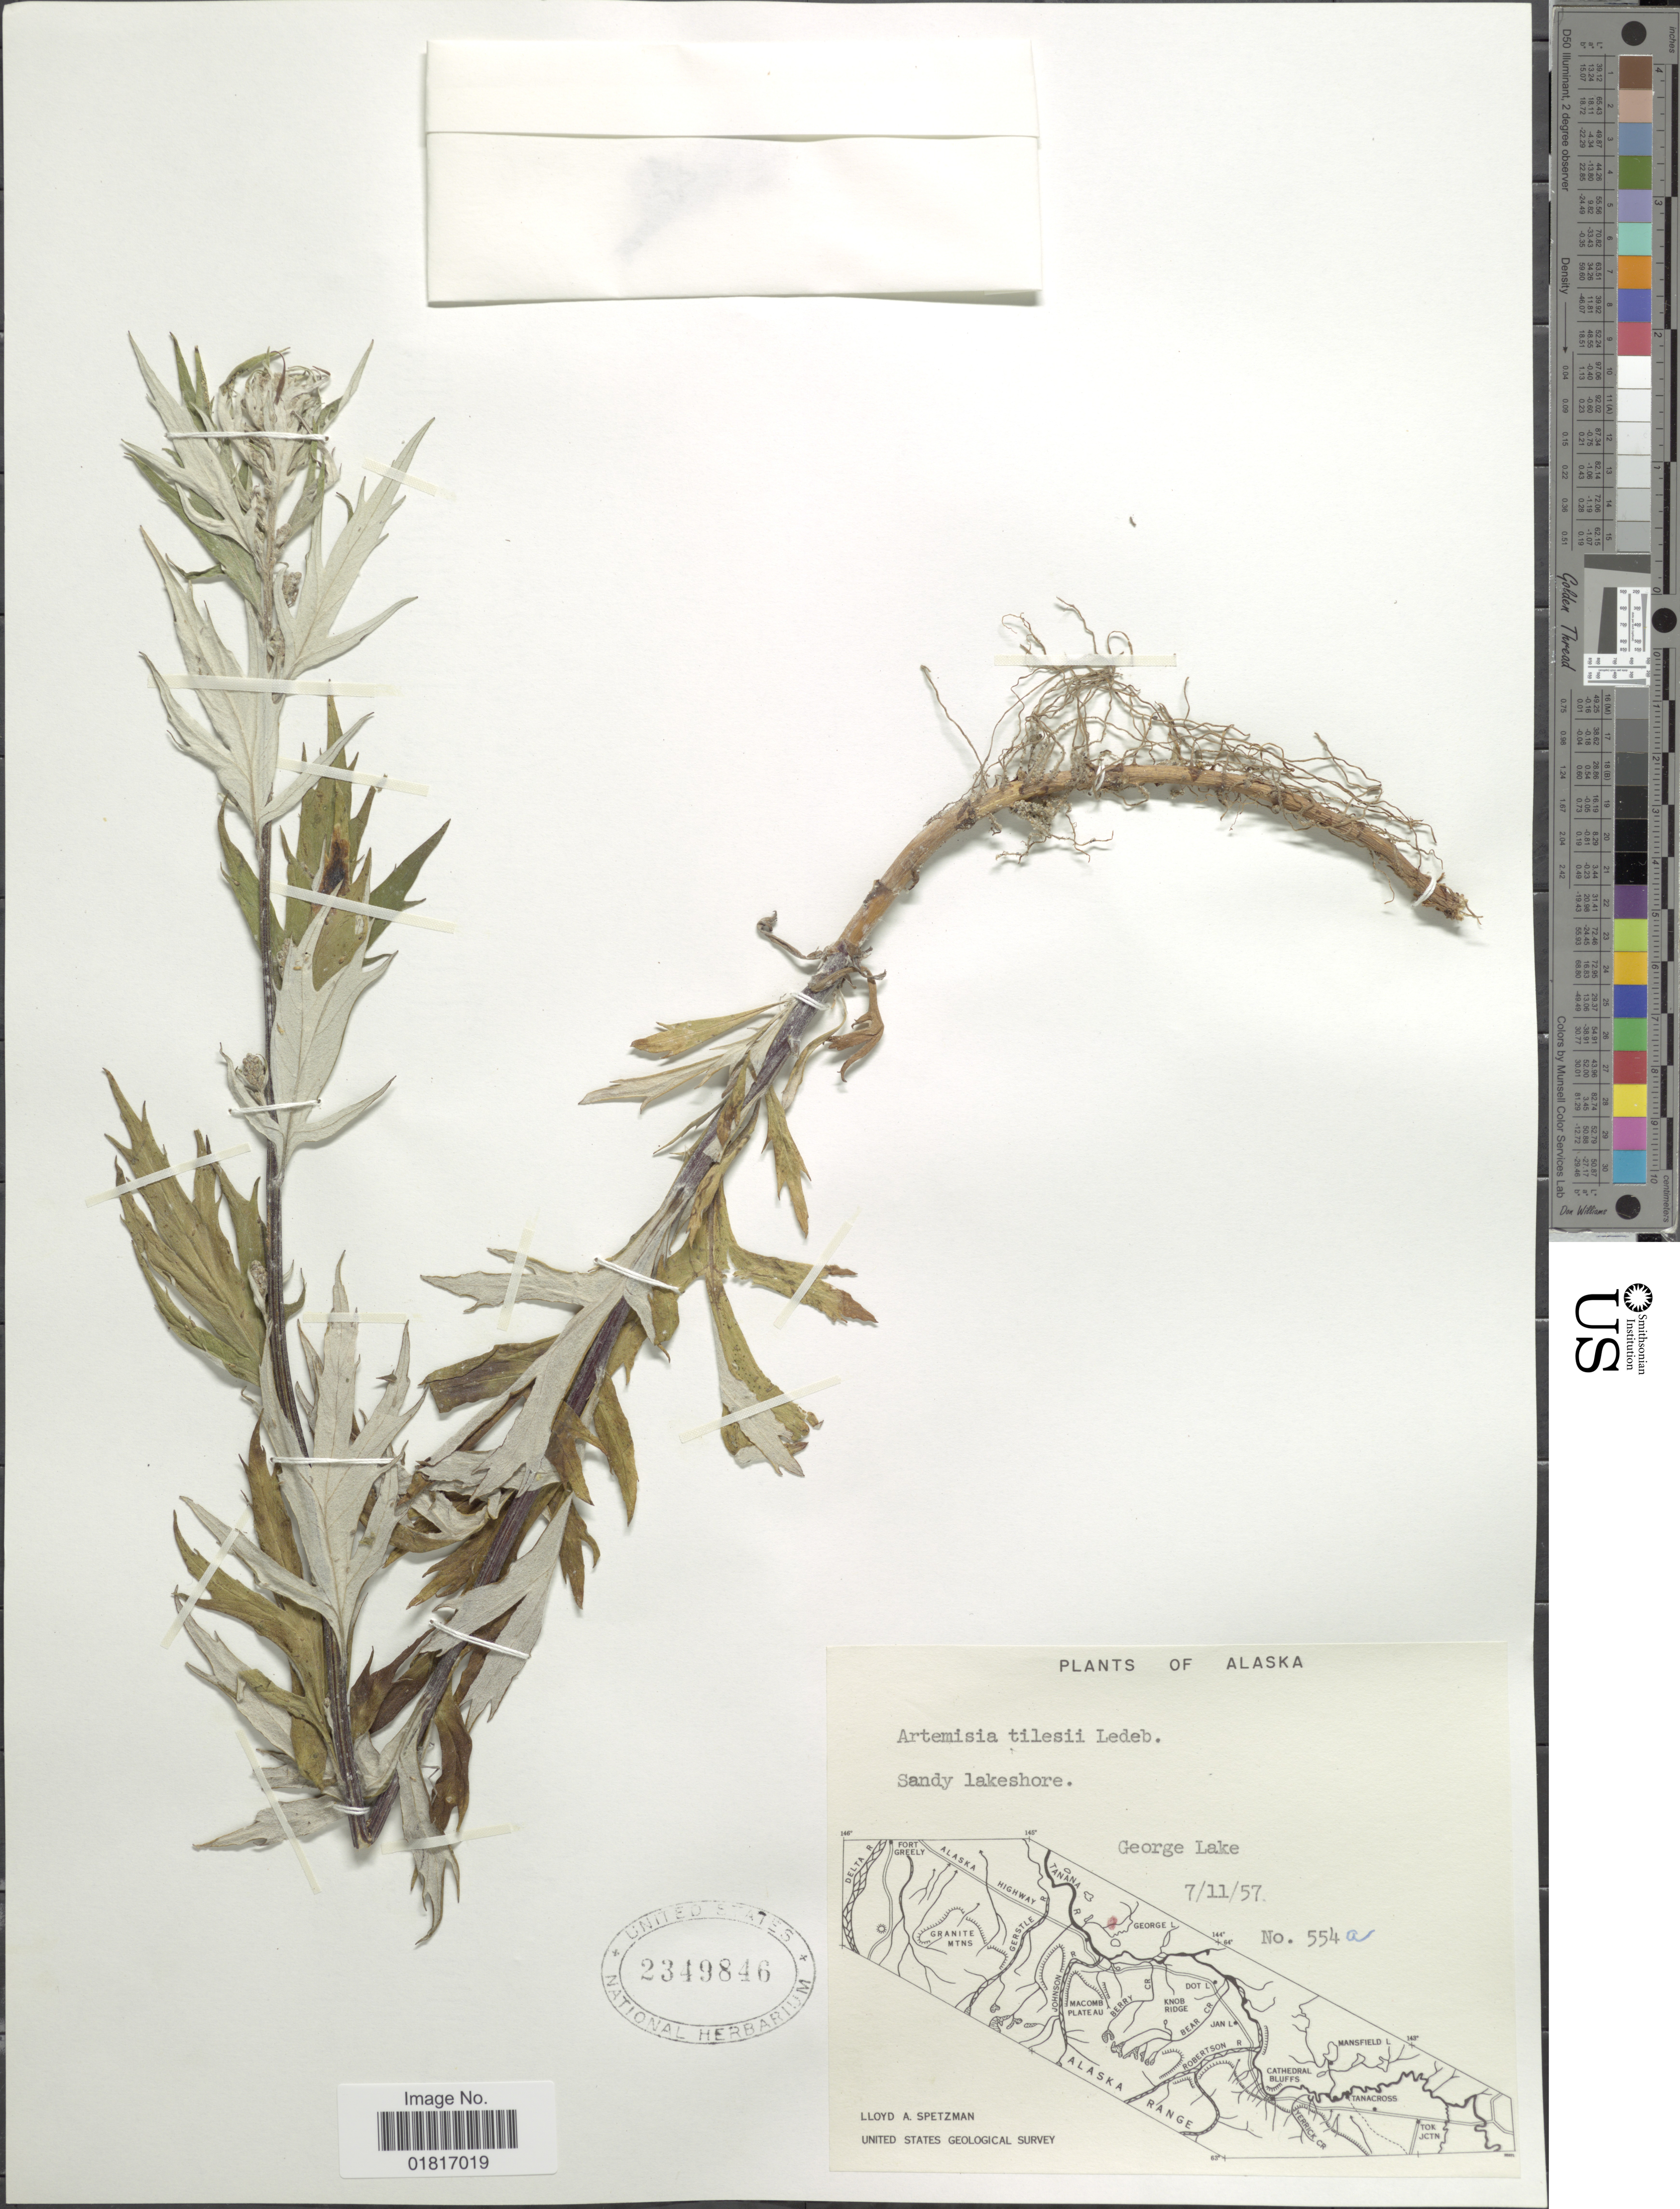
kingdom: Plantae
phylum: Tracheophyta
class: Magnoliopsida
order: Asterales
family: Asteraceae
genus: Artemisia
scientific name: Artemisia tilesii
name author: Ledeb.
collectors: L. Spetzman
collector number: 554a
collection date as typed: Transcribed d/m/y: 11/7/57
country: United States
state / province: Alaska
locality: Sandy lakeshore, George Lake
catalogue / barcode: US 2349846